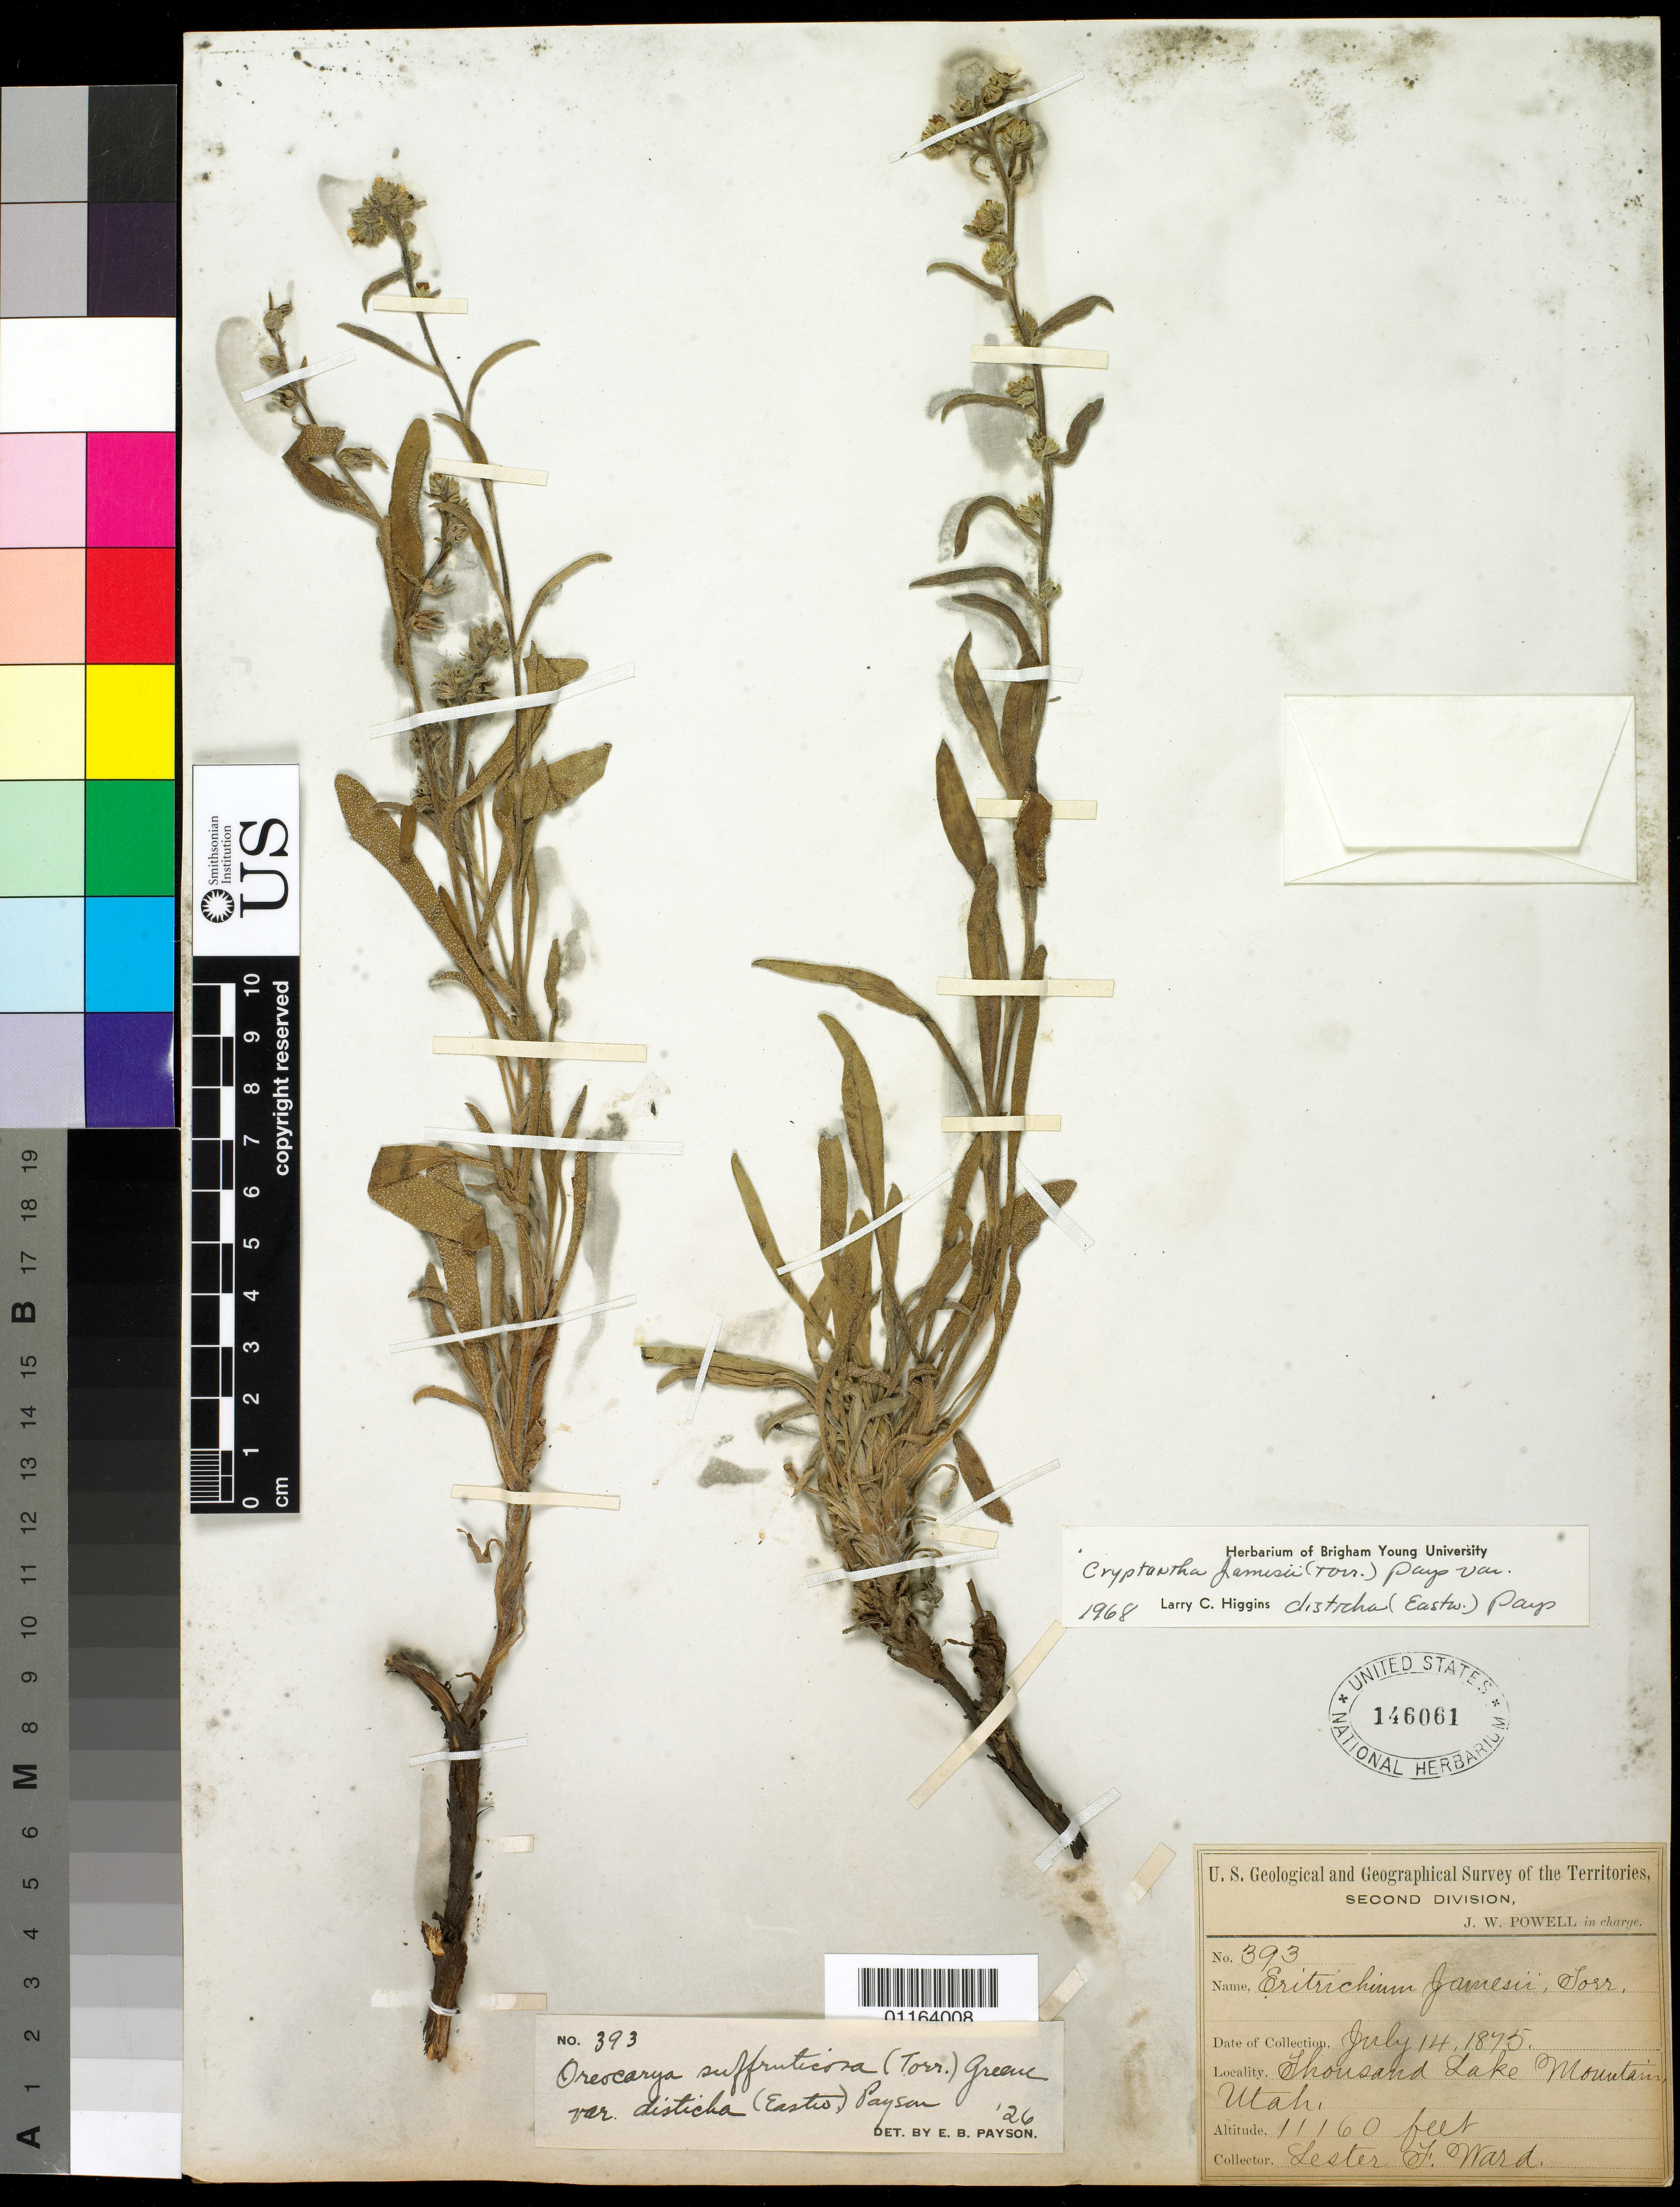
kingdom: Plantae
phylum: Tracheophyta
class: Magnoliopsida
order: Boraginales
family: Boraginaceae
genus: Cryptantha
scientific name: Cryptantha jamesii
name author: (Torr.) Payson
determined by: Higgins, Larry C.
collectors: L. F. Ward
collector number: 393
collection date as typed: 14 Jul 1875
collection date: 1875-07-14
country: United States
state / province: Utah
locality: Thousand Lake Mountains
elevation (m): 3402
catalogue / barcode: US 146061